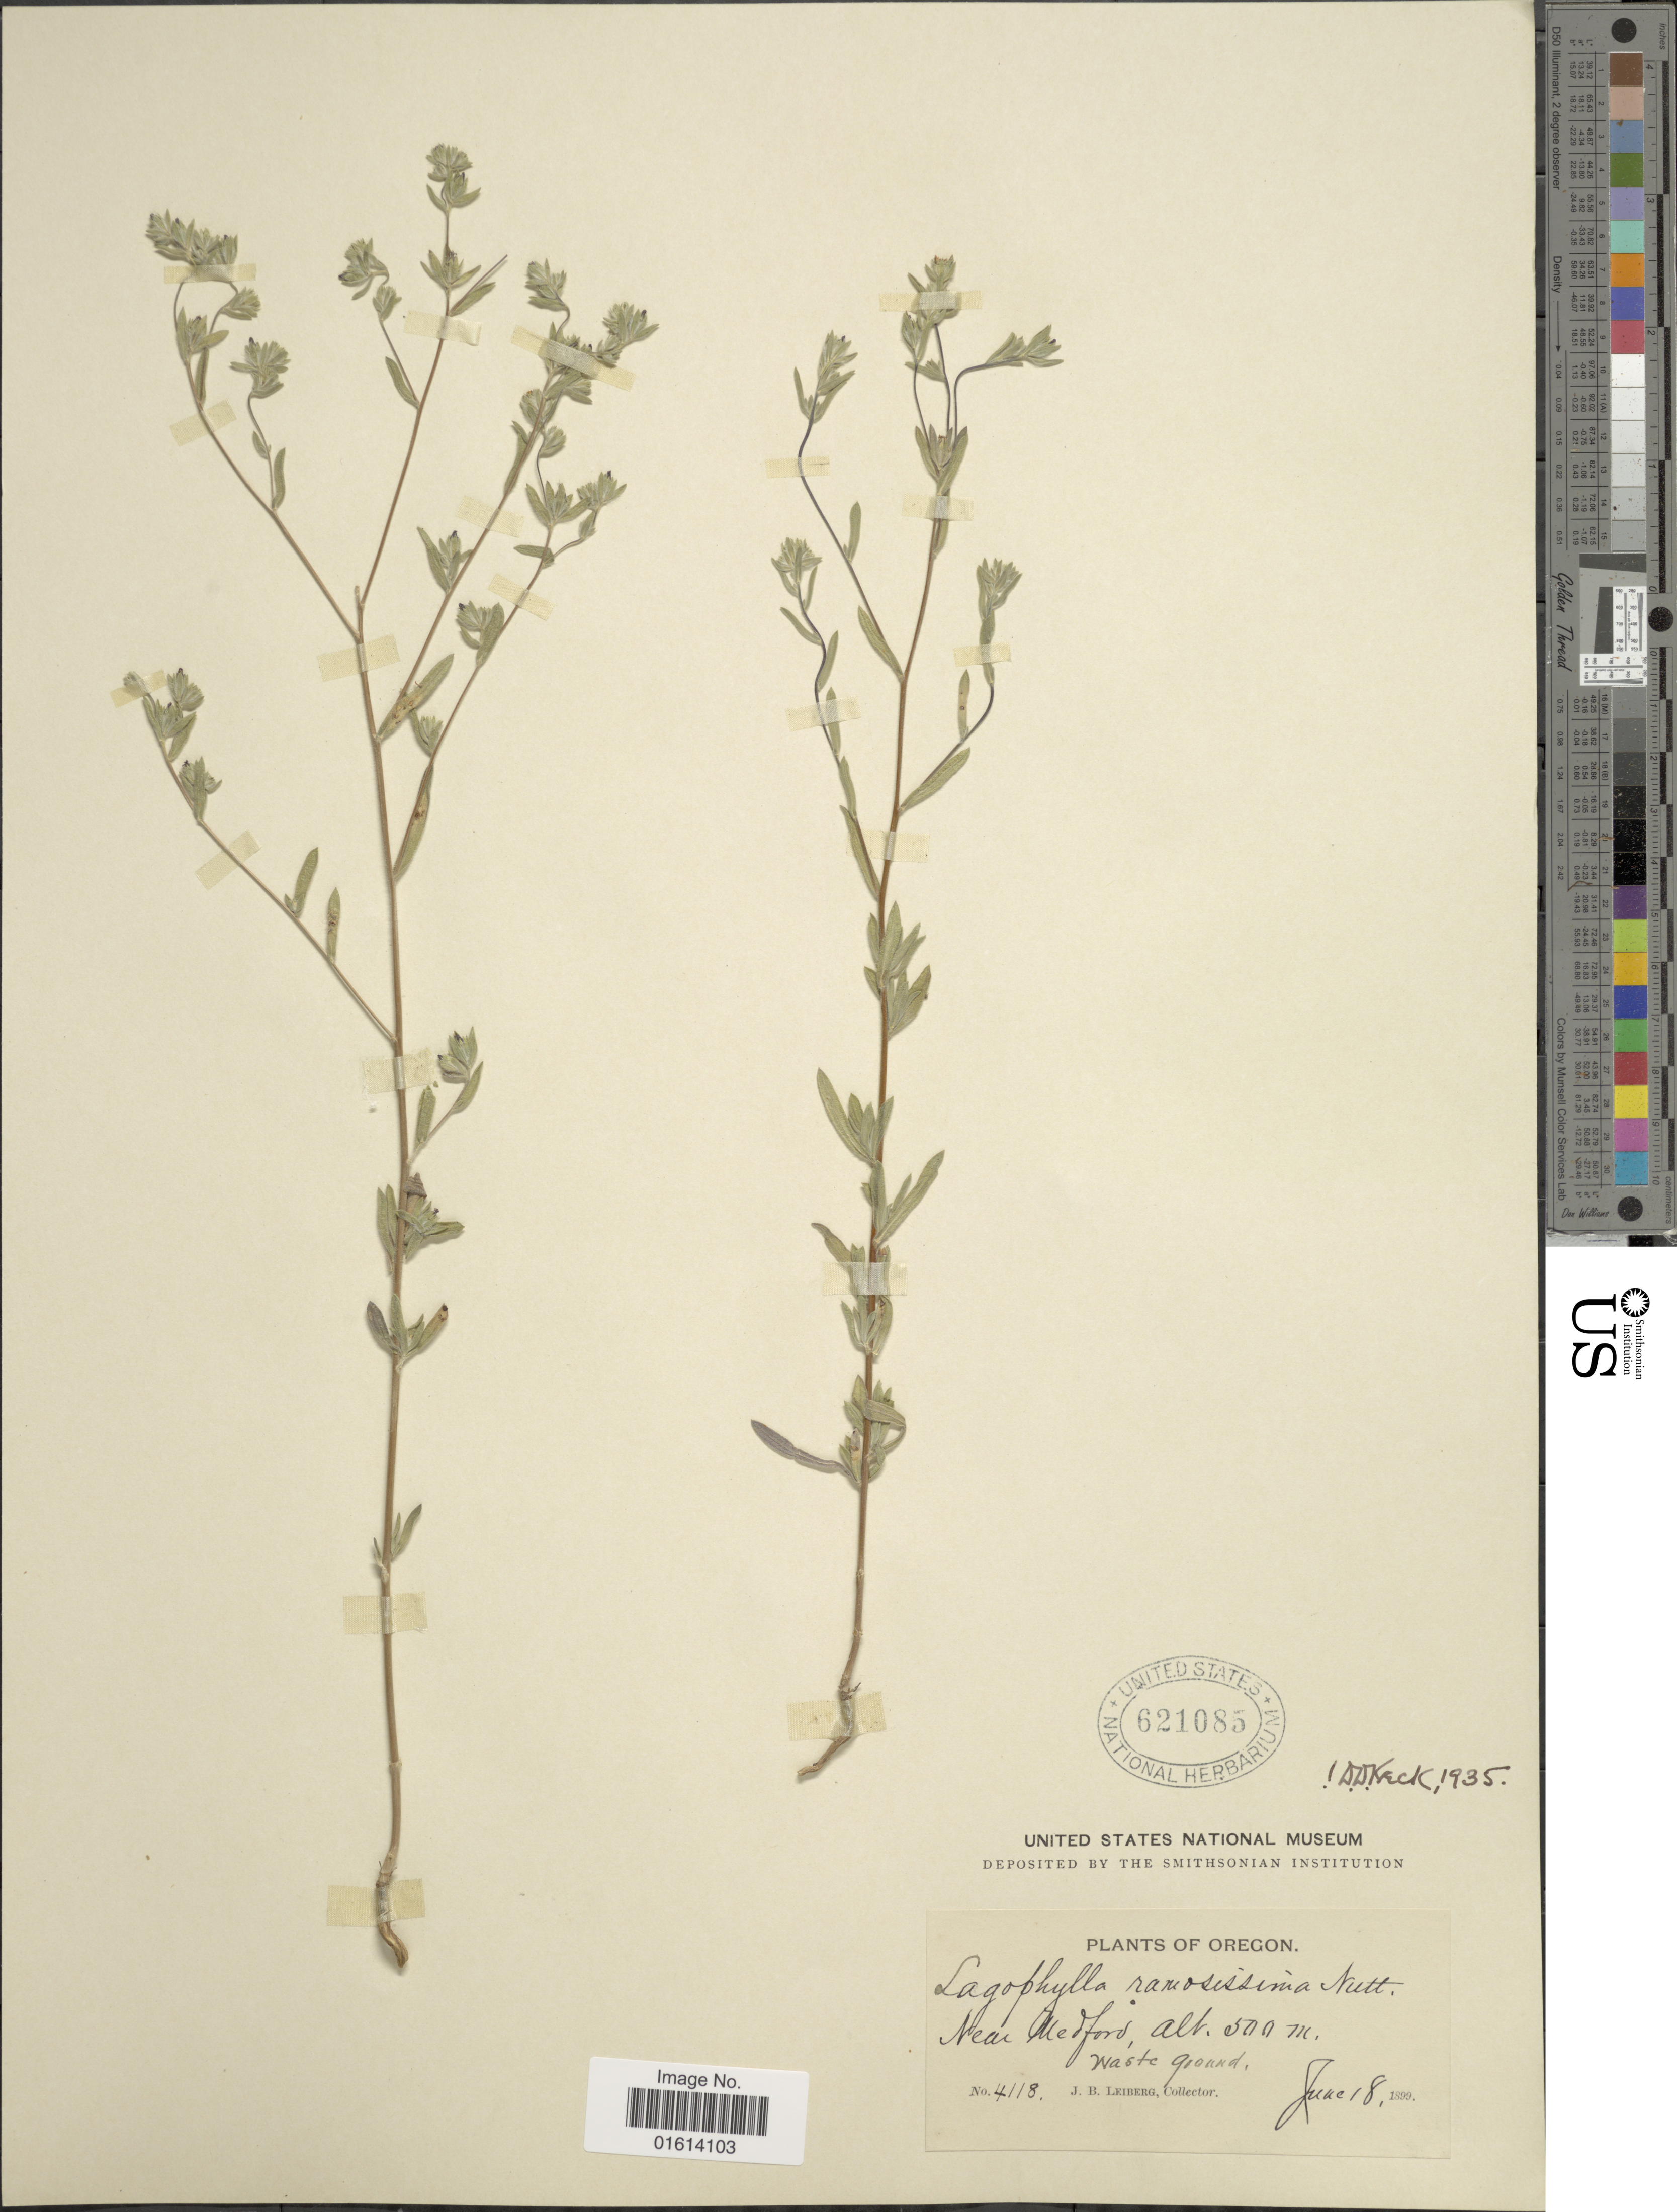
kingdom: Plantae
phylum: Tracheophyta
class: Magnoliopsida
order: Asterales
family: Asteraceae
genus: Lagophylla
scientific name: Lagophylla ramosissima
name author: Nutt.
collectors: J. B. Leiberg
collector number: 4118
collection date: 1899-06-18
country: United States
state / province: Oregon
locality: Near Medford, Waste ground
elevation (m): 500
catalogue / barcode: US 621085